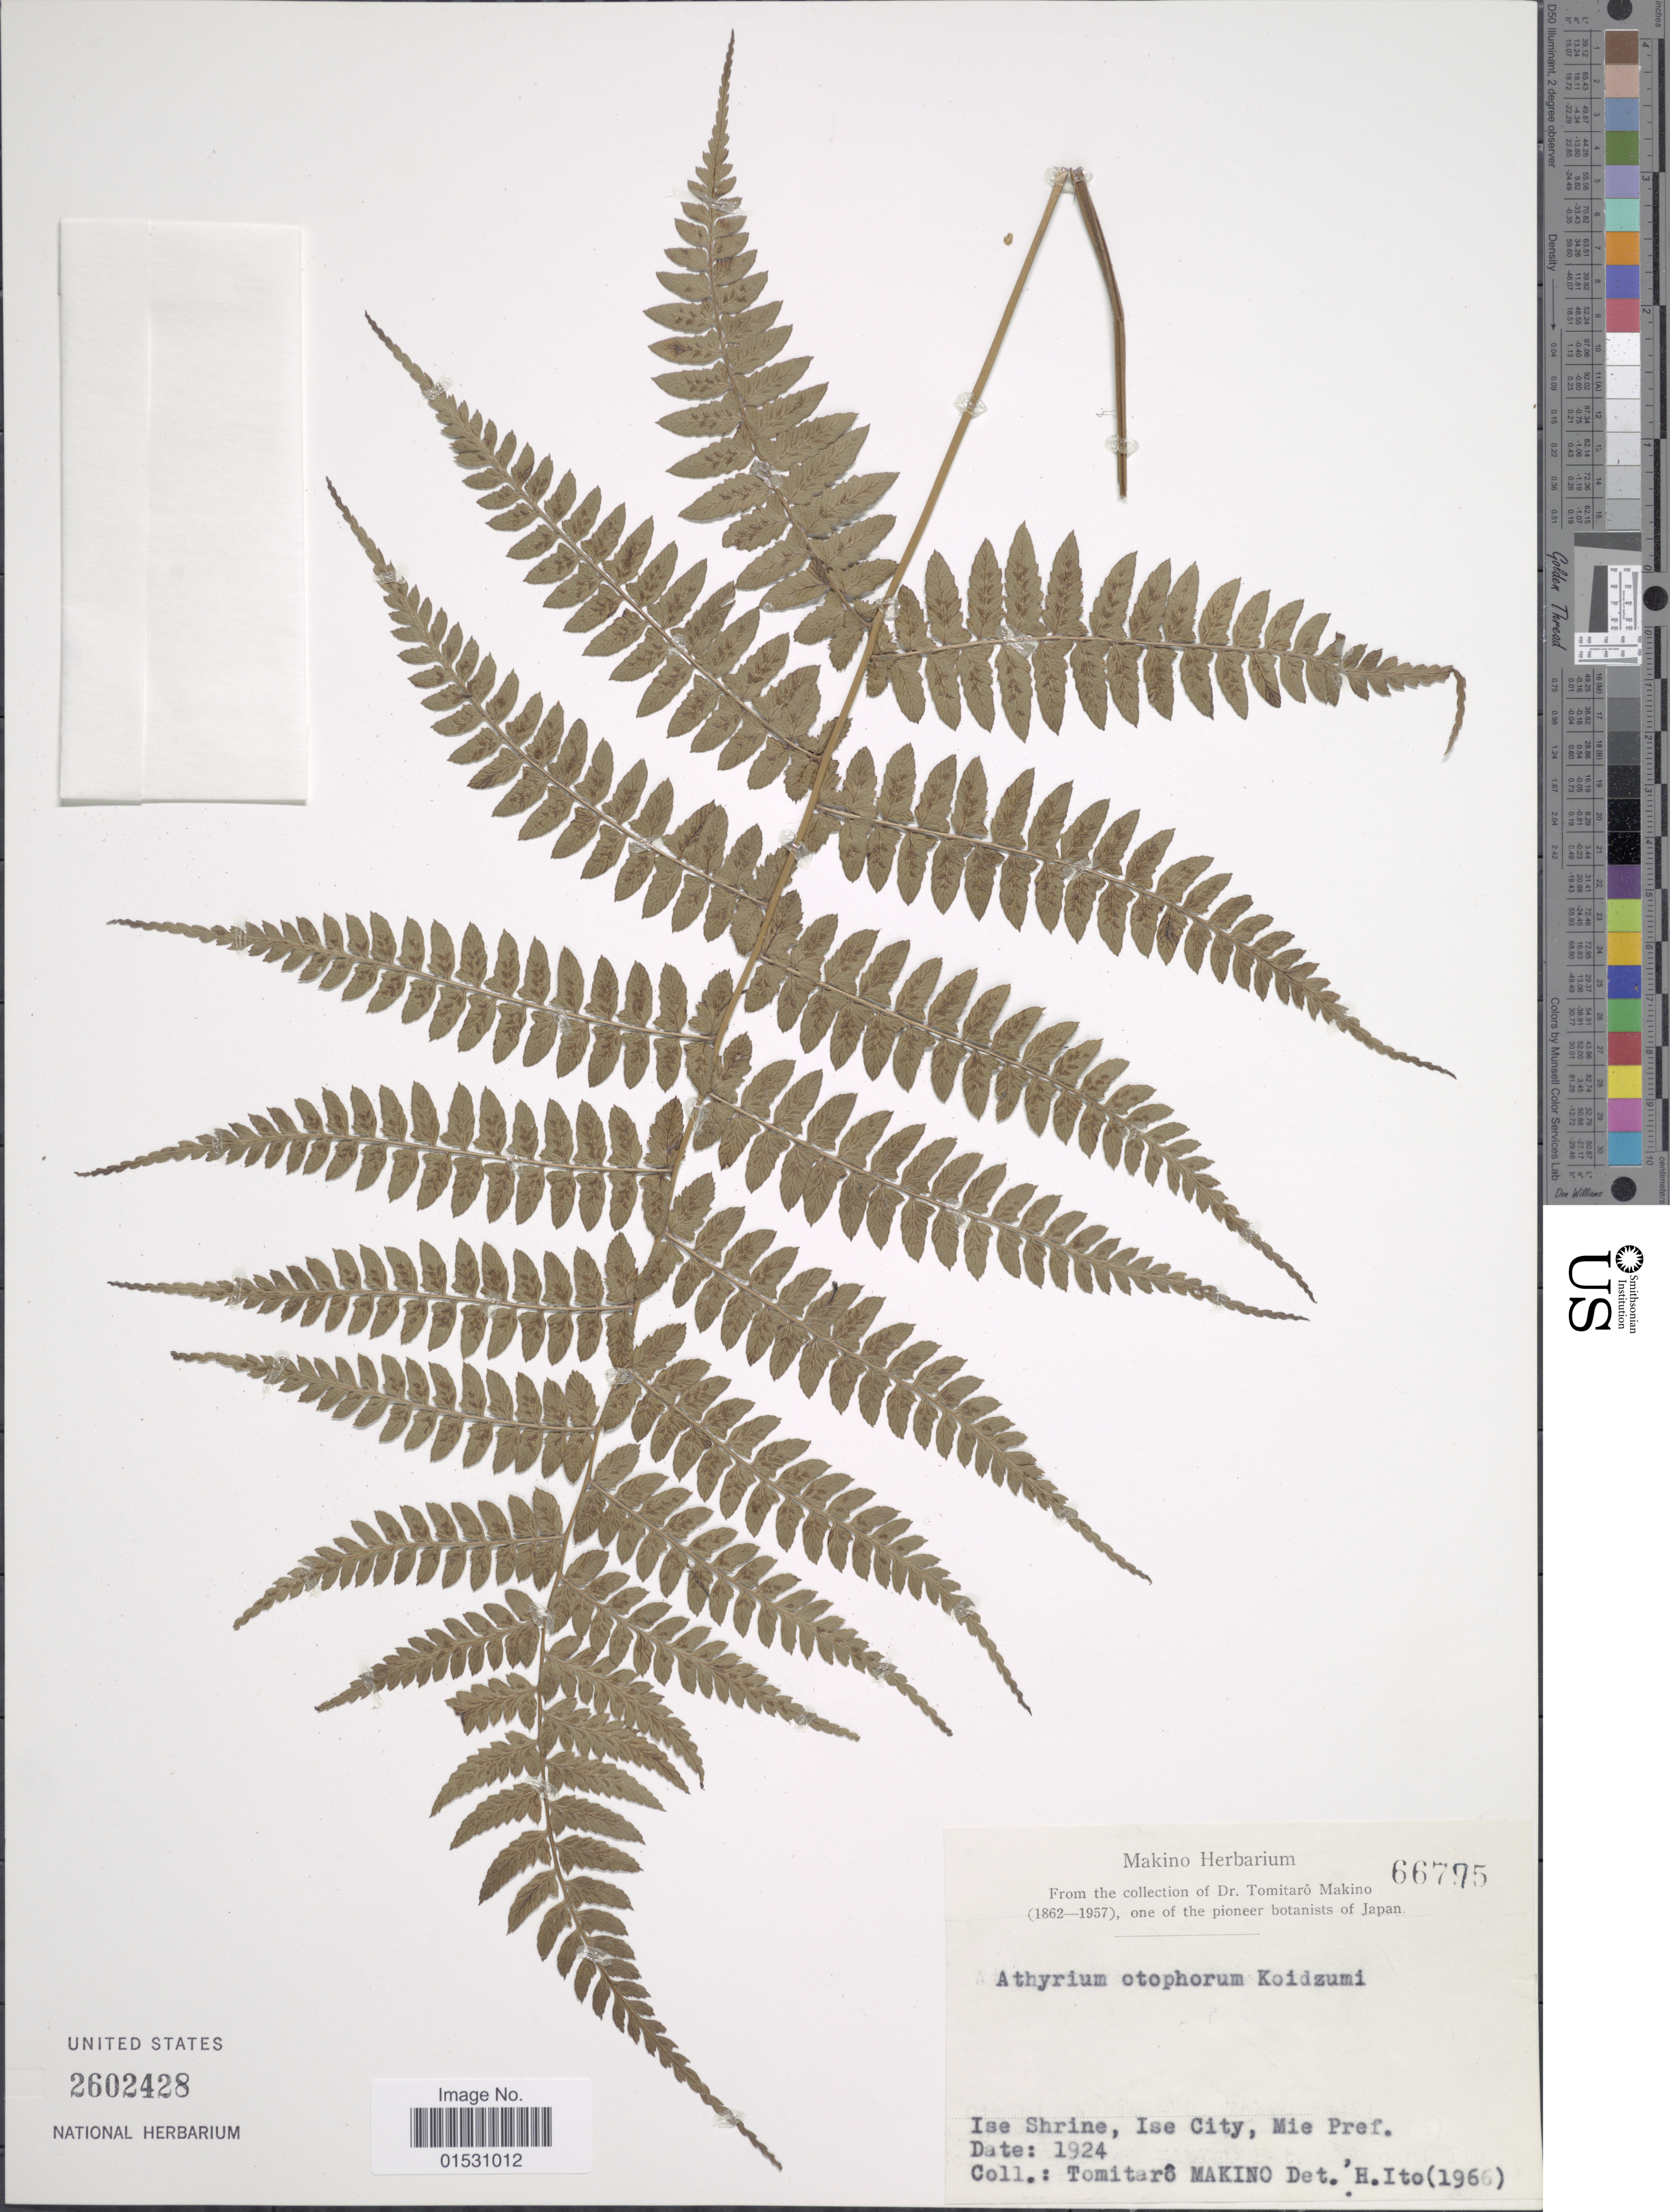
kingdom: Plantae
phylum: Tracheophyta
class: Polypodiopsida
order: Polypodiales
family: Athyriaceae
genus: Athyrium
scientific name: Athyrium otophorum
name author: (Miq.) Koidz.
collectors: T. Makino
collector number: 66775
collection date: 1924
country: Japan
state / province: Mie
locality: Ise Shrine, Ise City, Mie Pref.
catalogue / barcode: US 2602428